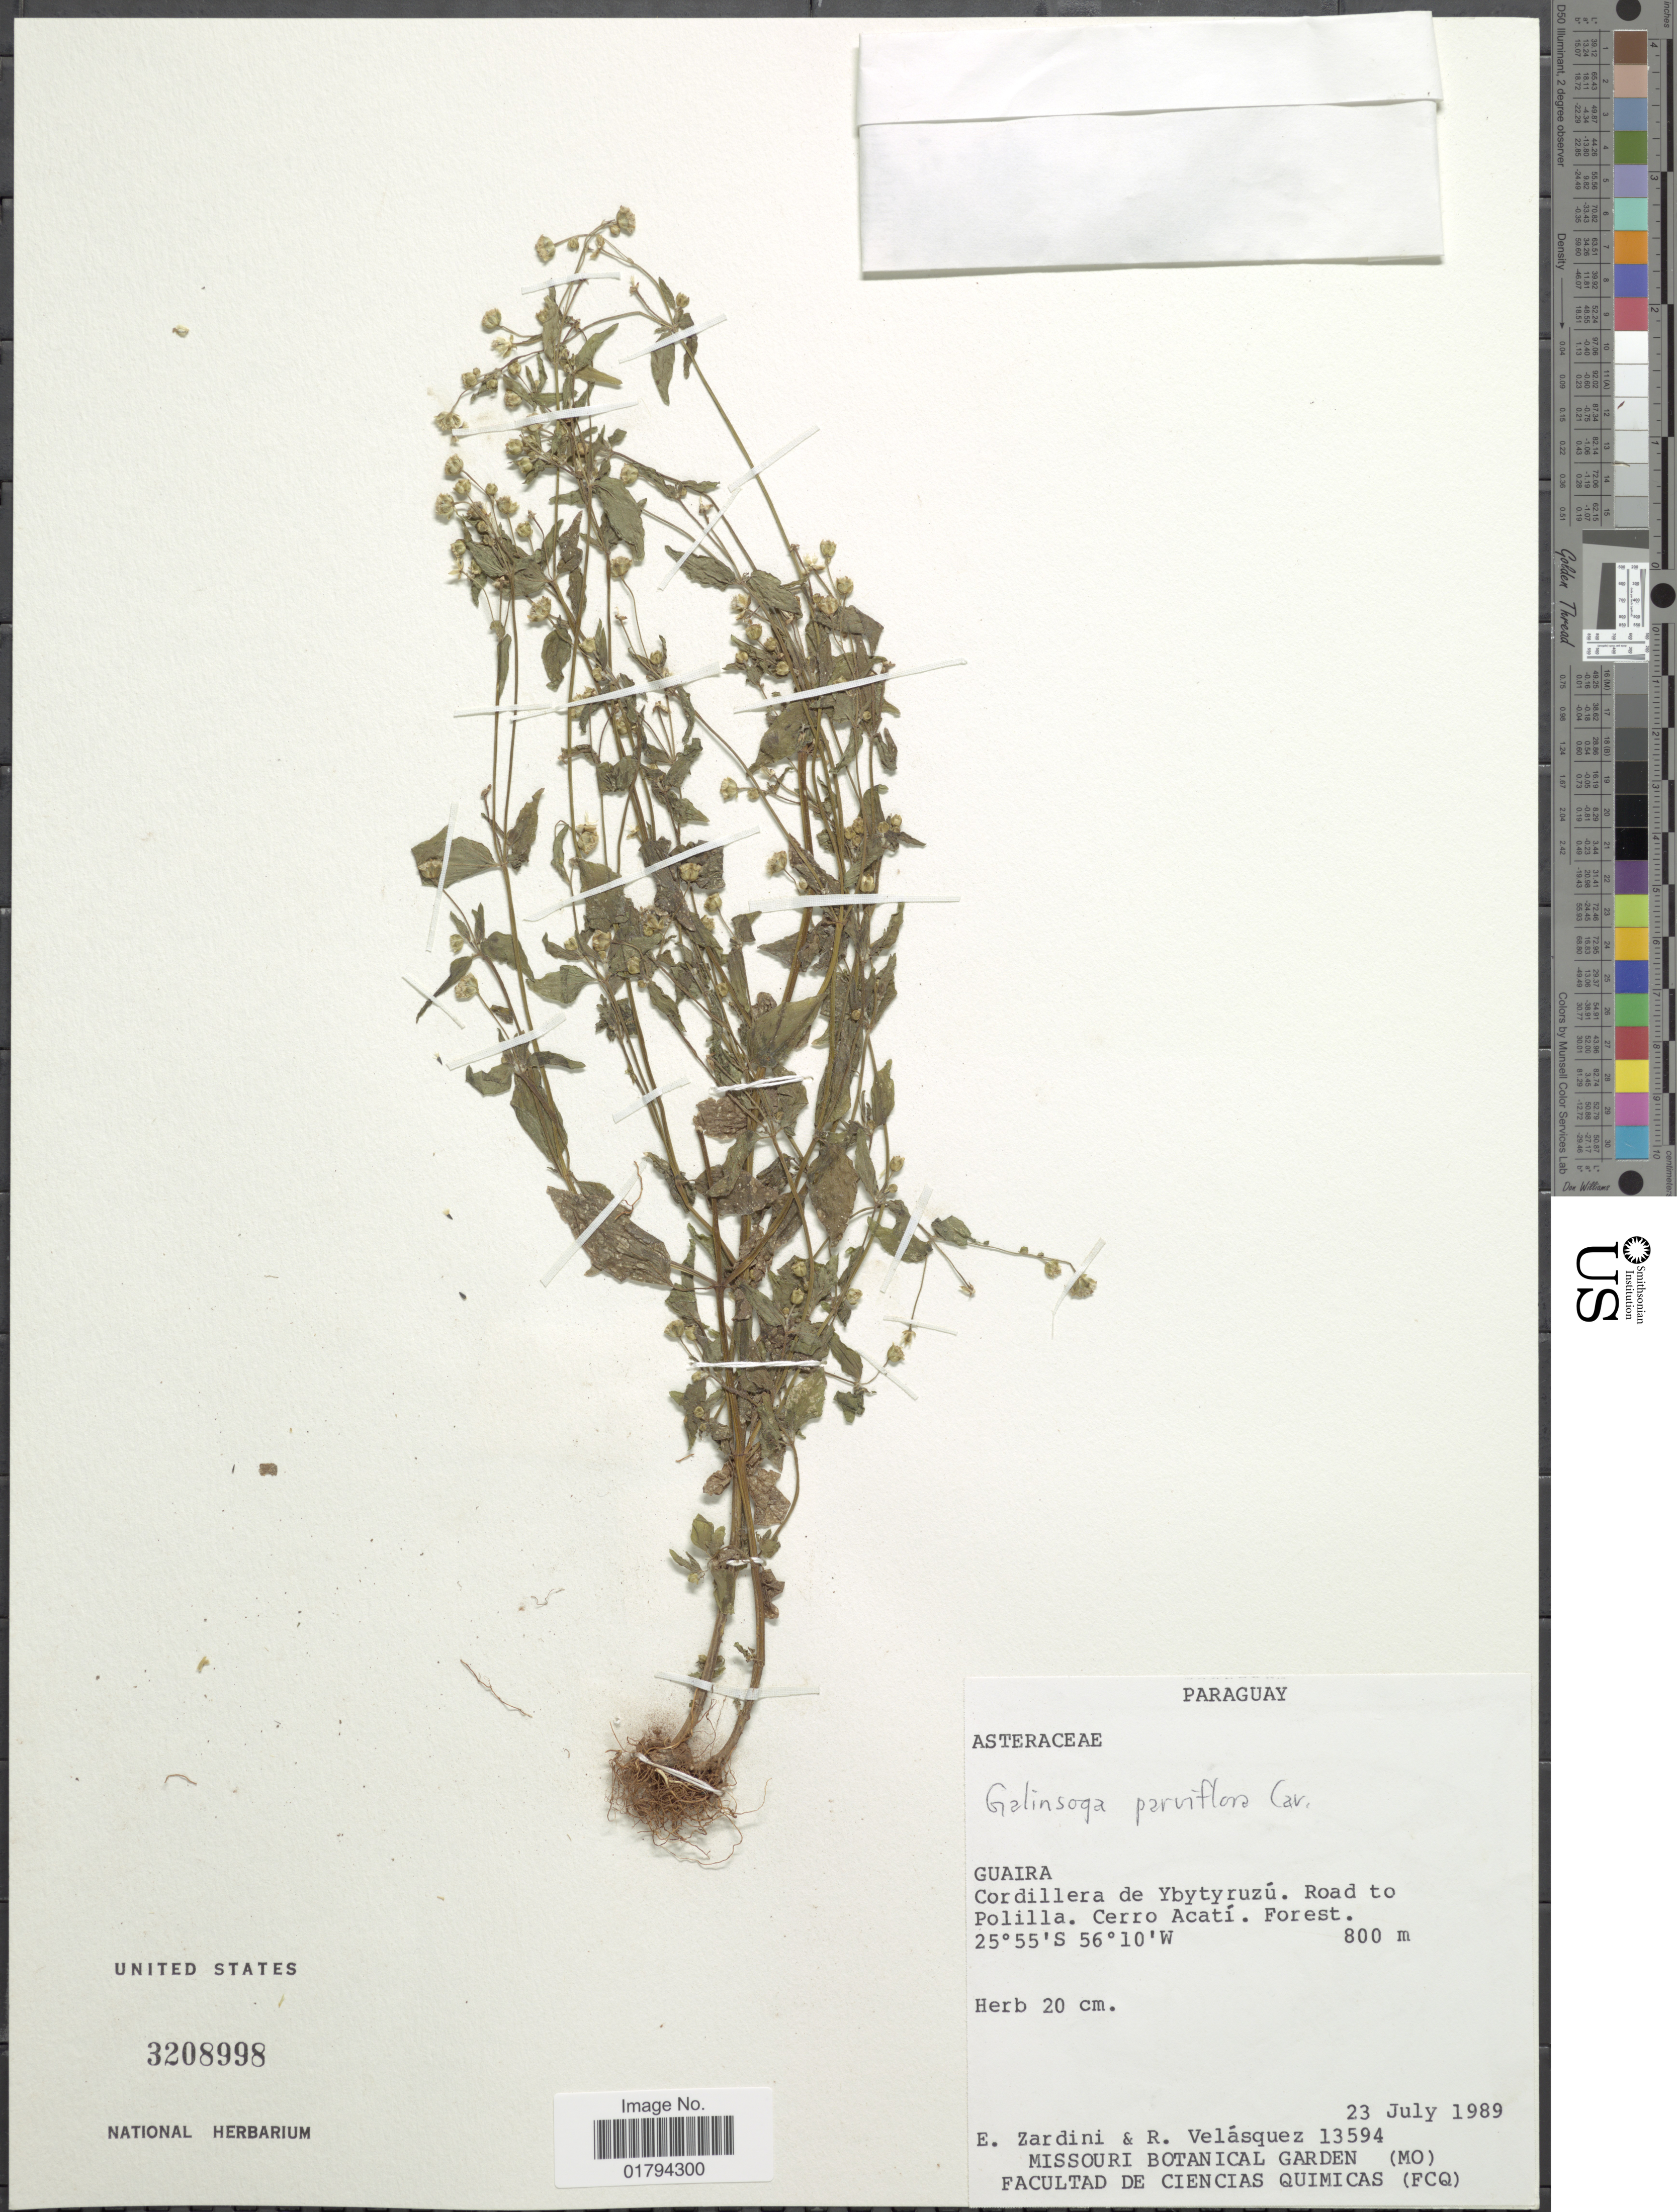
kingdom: Plantae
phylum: Tracheophyta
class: Magnoliopsida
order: Asterales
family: Asteraceae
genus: Galinsoga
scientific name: Galinsoga parviflora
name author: Cav.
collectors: E. M. Zardini & R. Velásquez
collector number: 13594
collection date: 1989-07-23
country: Paraguay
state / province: Guaira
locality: Cordillera de Ybytyruzu, road to Polilla, Cerro Acati.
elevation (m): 800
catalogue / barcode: US 3208998